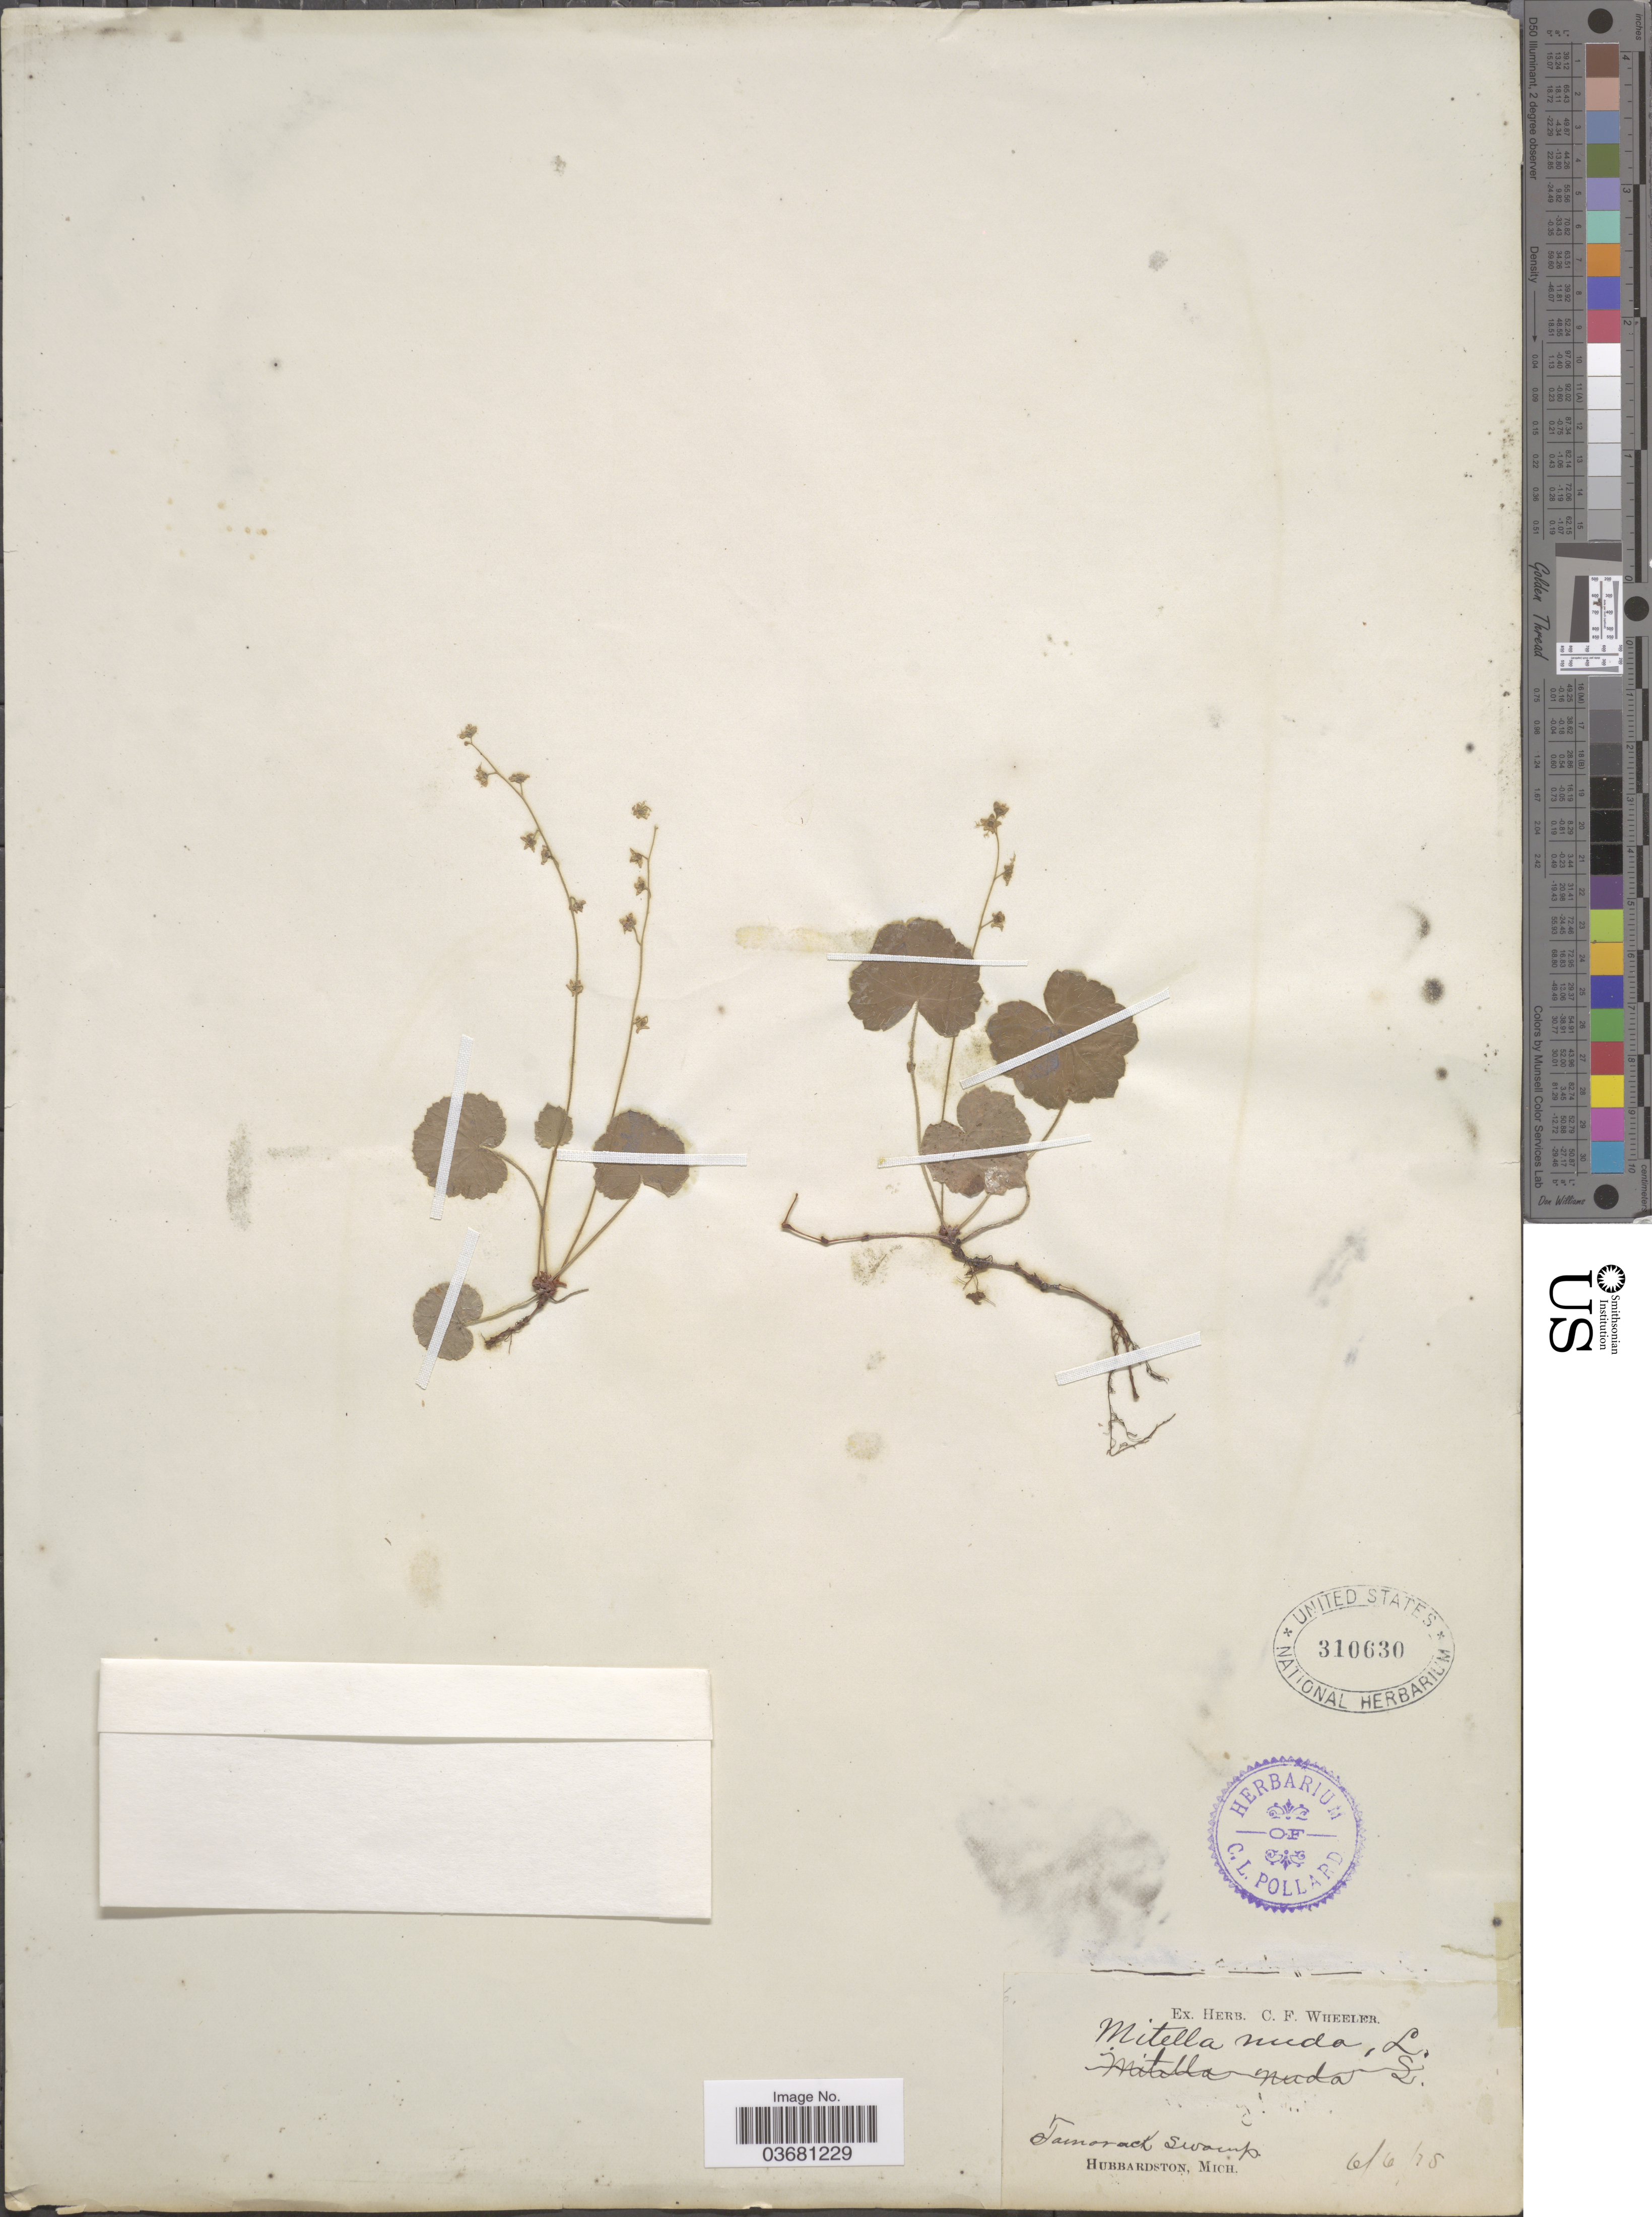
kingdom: Plantae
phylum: Tracheophyta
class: Magnoliopsida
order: Saxifragales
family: Saxifragaceae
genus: Mitella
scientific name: Mitella nuda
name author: L.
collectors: Ex Herb. C. F. Wheeler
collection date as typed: Transcribed d/m/y: 6/6/75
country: United States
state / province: Michigan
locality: Tamarack Swamp. Hubbardston.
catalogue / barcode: US 310630